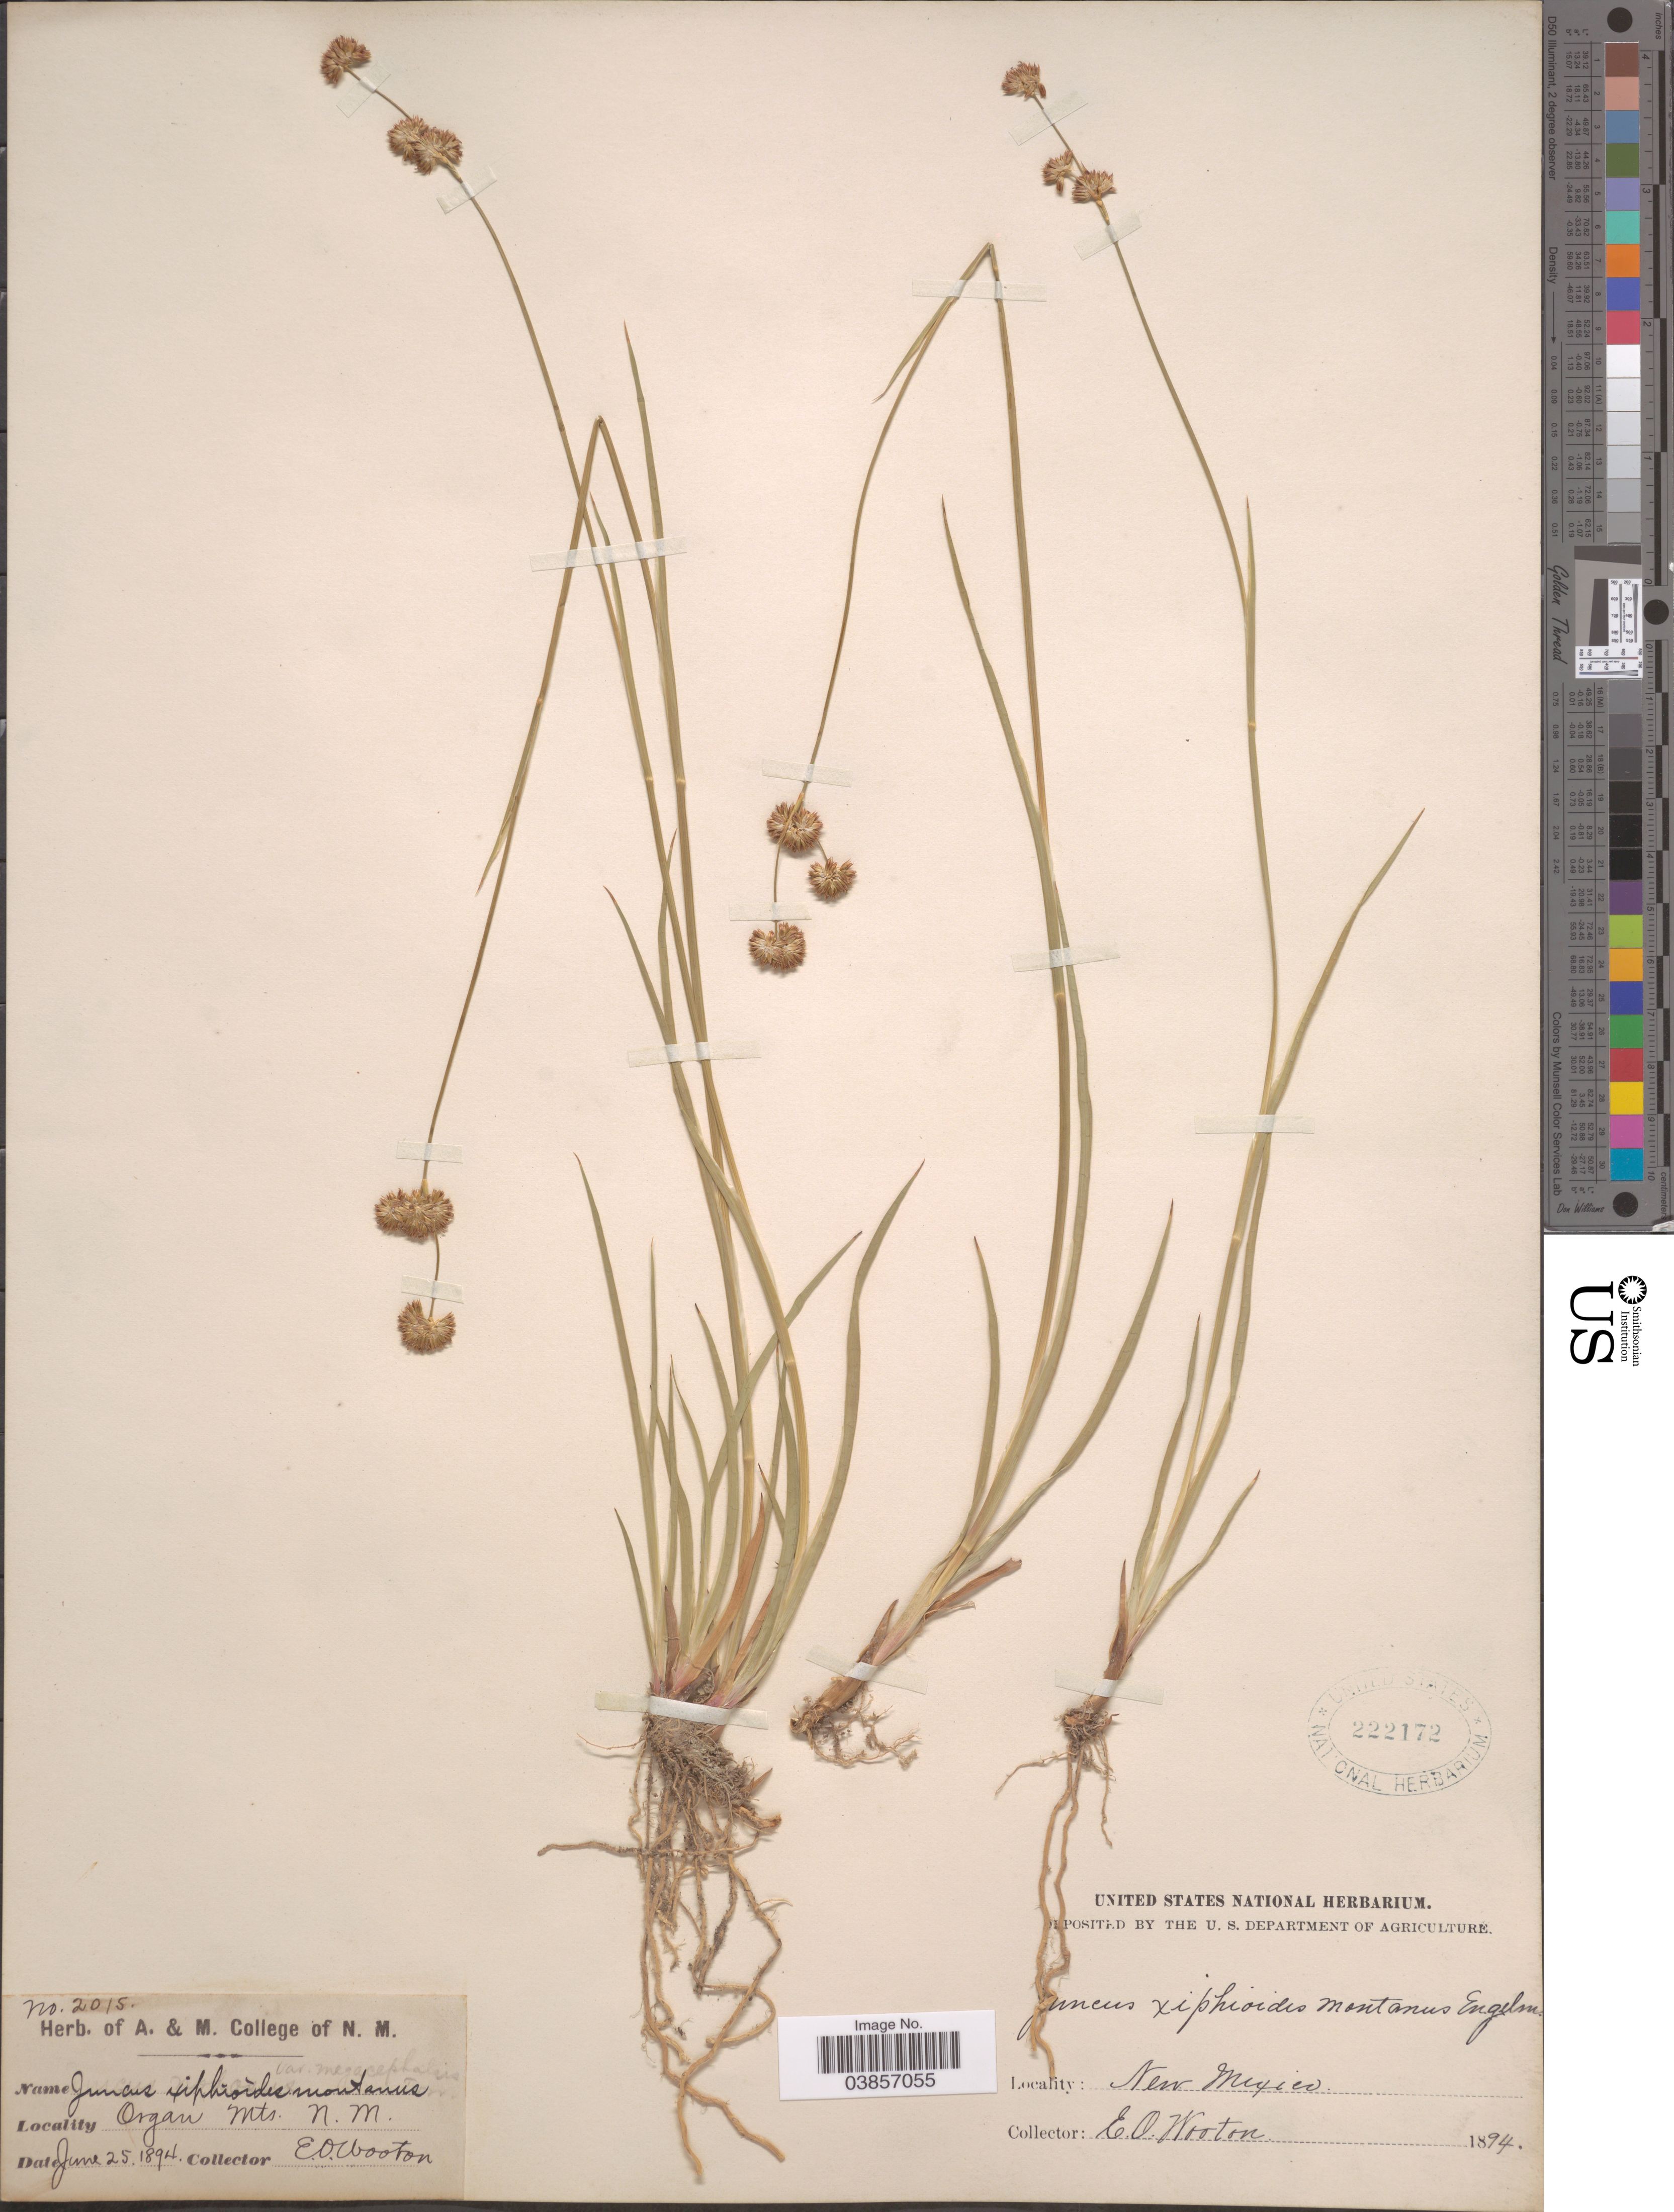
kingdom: Plantae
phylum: Tracheophyta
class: Liliopsida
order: Poales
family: Juncaceae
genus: Juncus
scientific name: Juncus saximontanus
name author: A. Nelson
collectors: E. O. Wooton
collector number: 2015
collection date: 1894-06-25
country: United States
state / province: New Mexico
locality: Organ Mts.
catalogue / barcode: US 222172